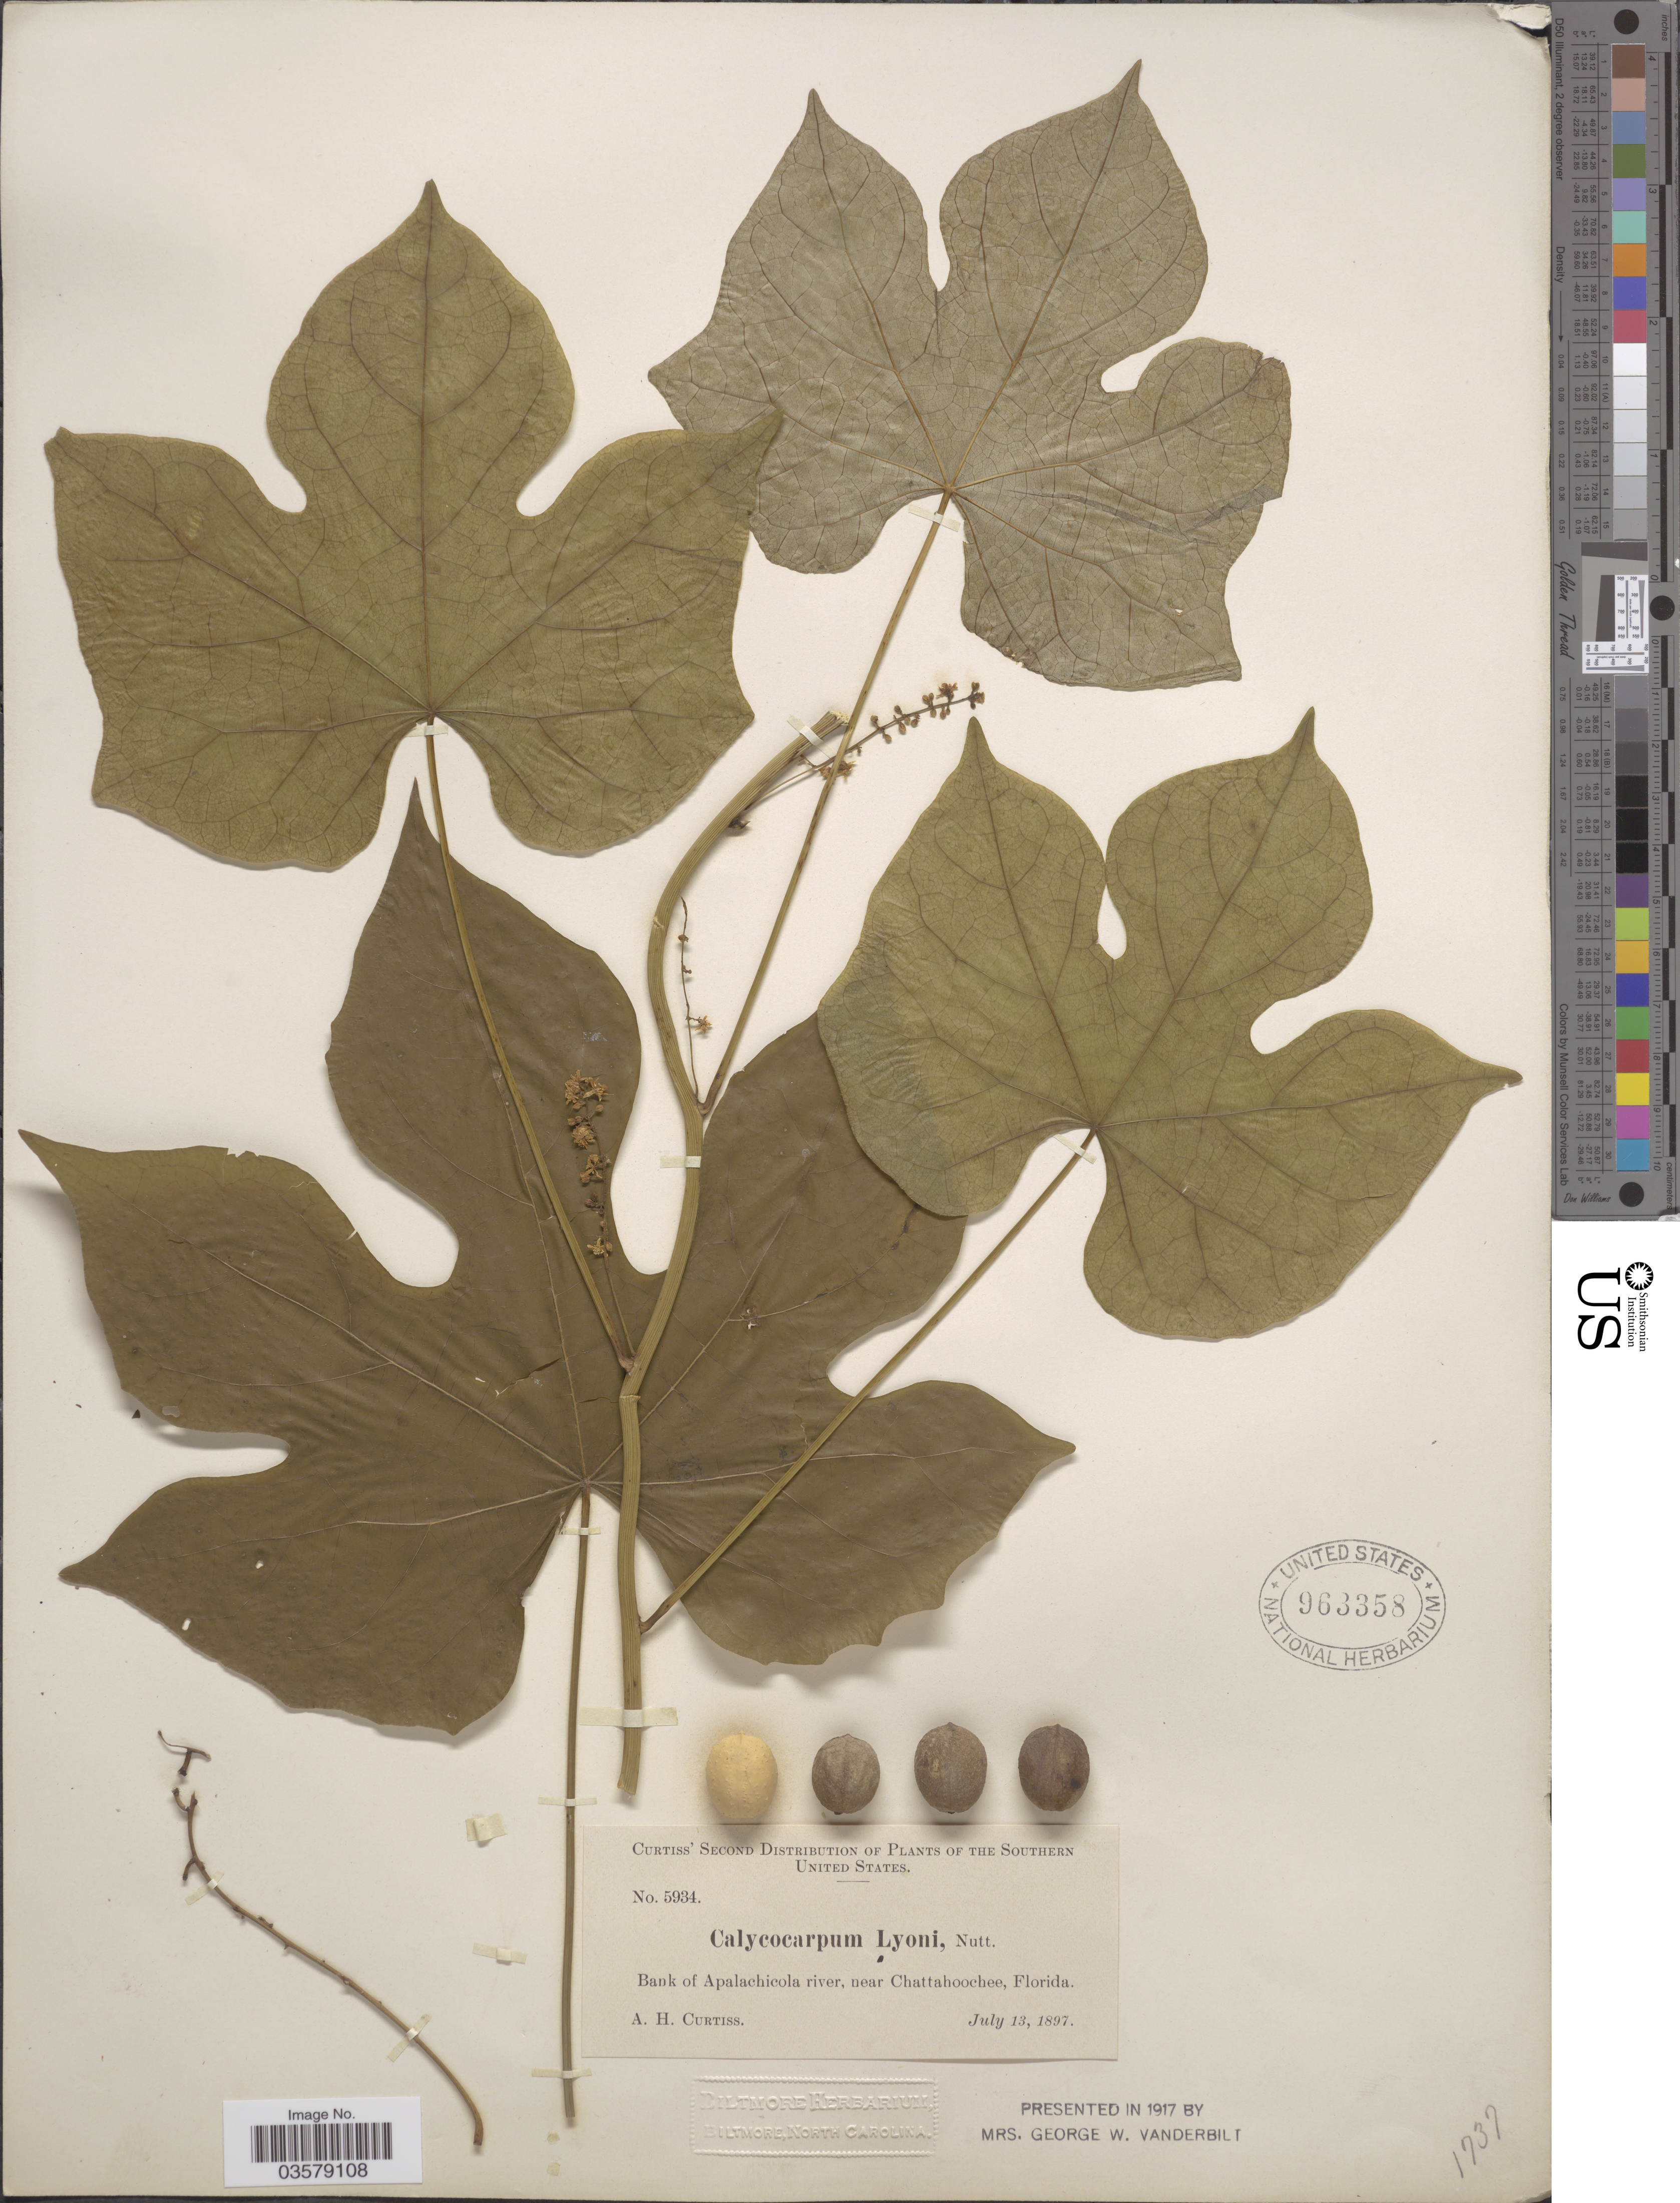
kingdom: Plantae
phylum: Tracheophyta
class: Magnoliopsida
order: Ranunculales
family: Menispermaceae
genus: Calycocarpum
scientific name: Calycocarpum lyonii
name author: (Pursh) A. Gray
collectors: A. H. Curtiss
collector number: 5934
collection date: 1897-07-13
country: United States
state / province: Florida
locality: Southern United States. Bank of Apalachicola river, near Chattahoochee.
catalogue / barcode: US 963358